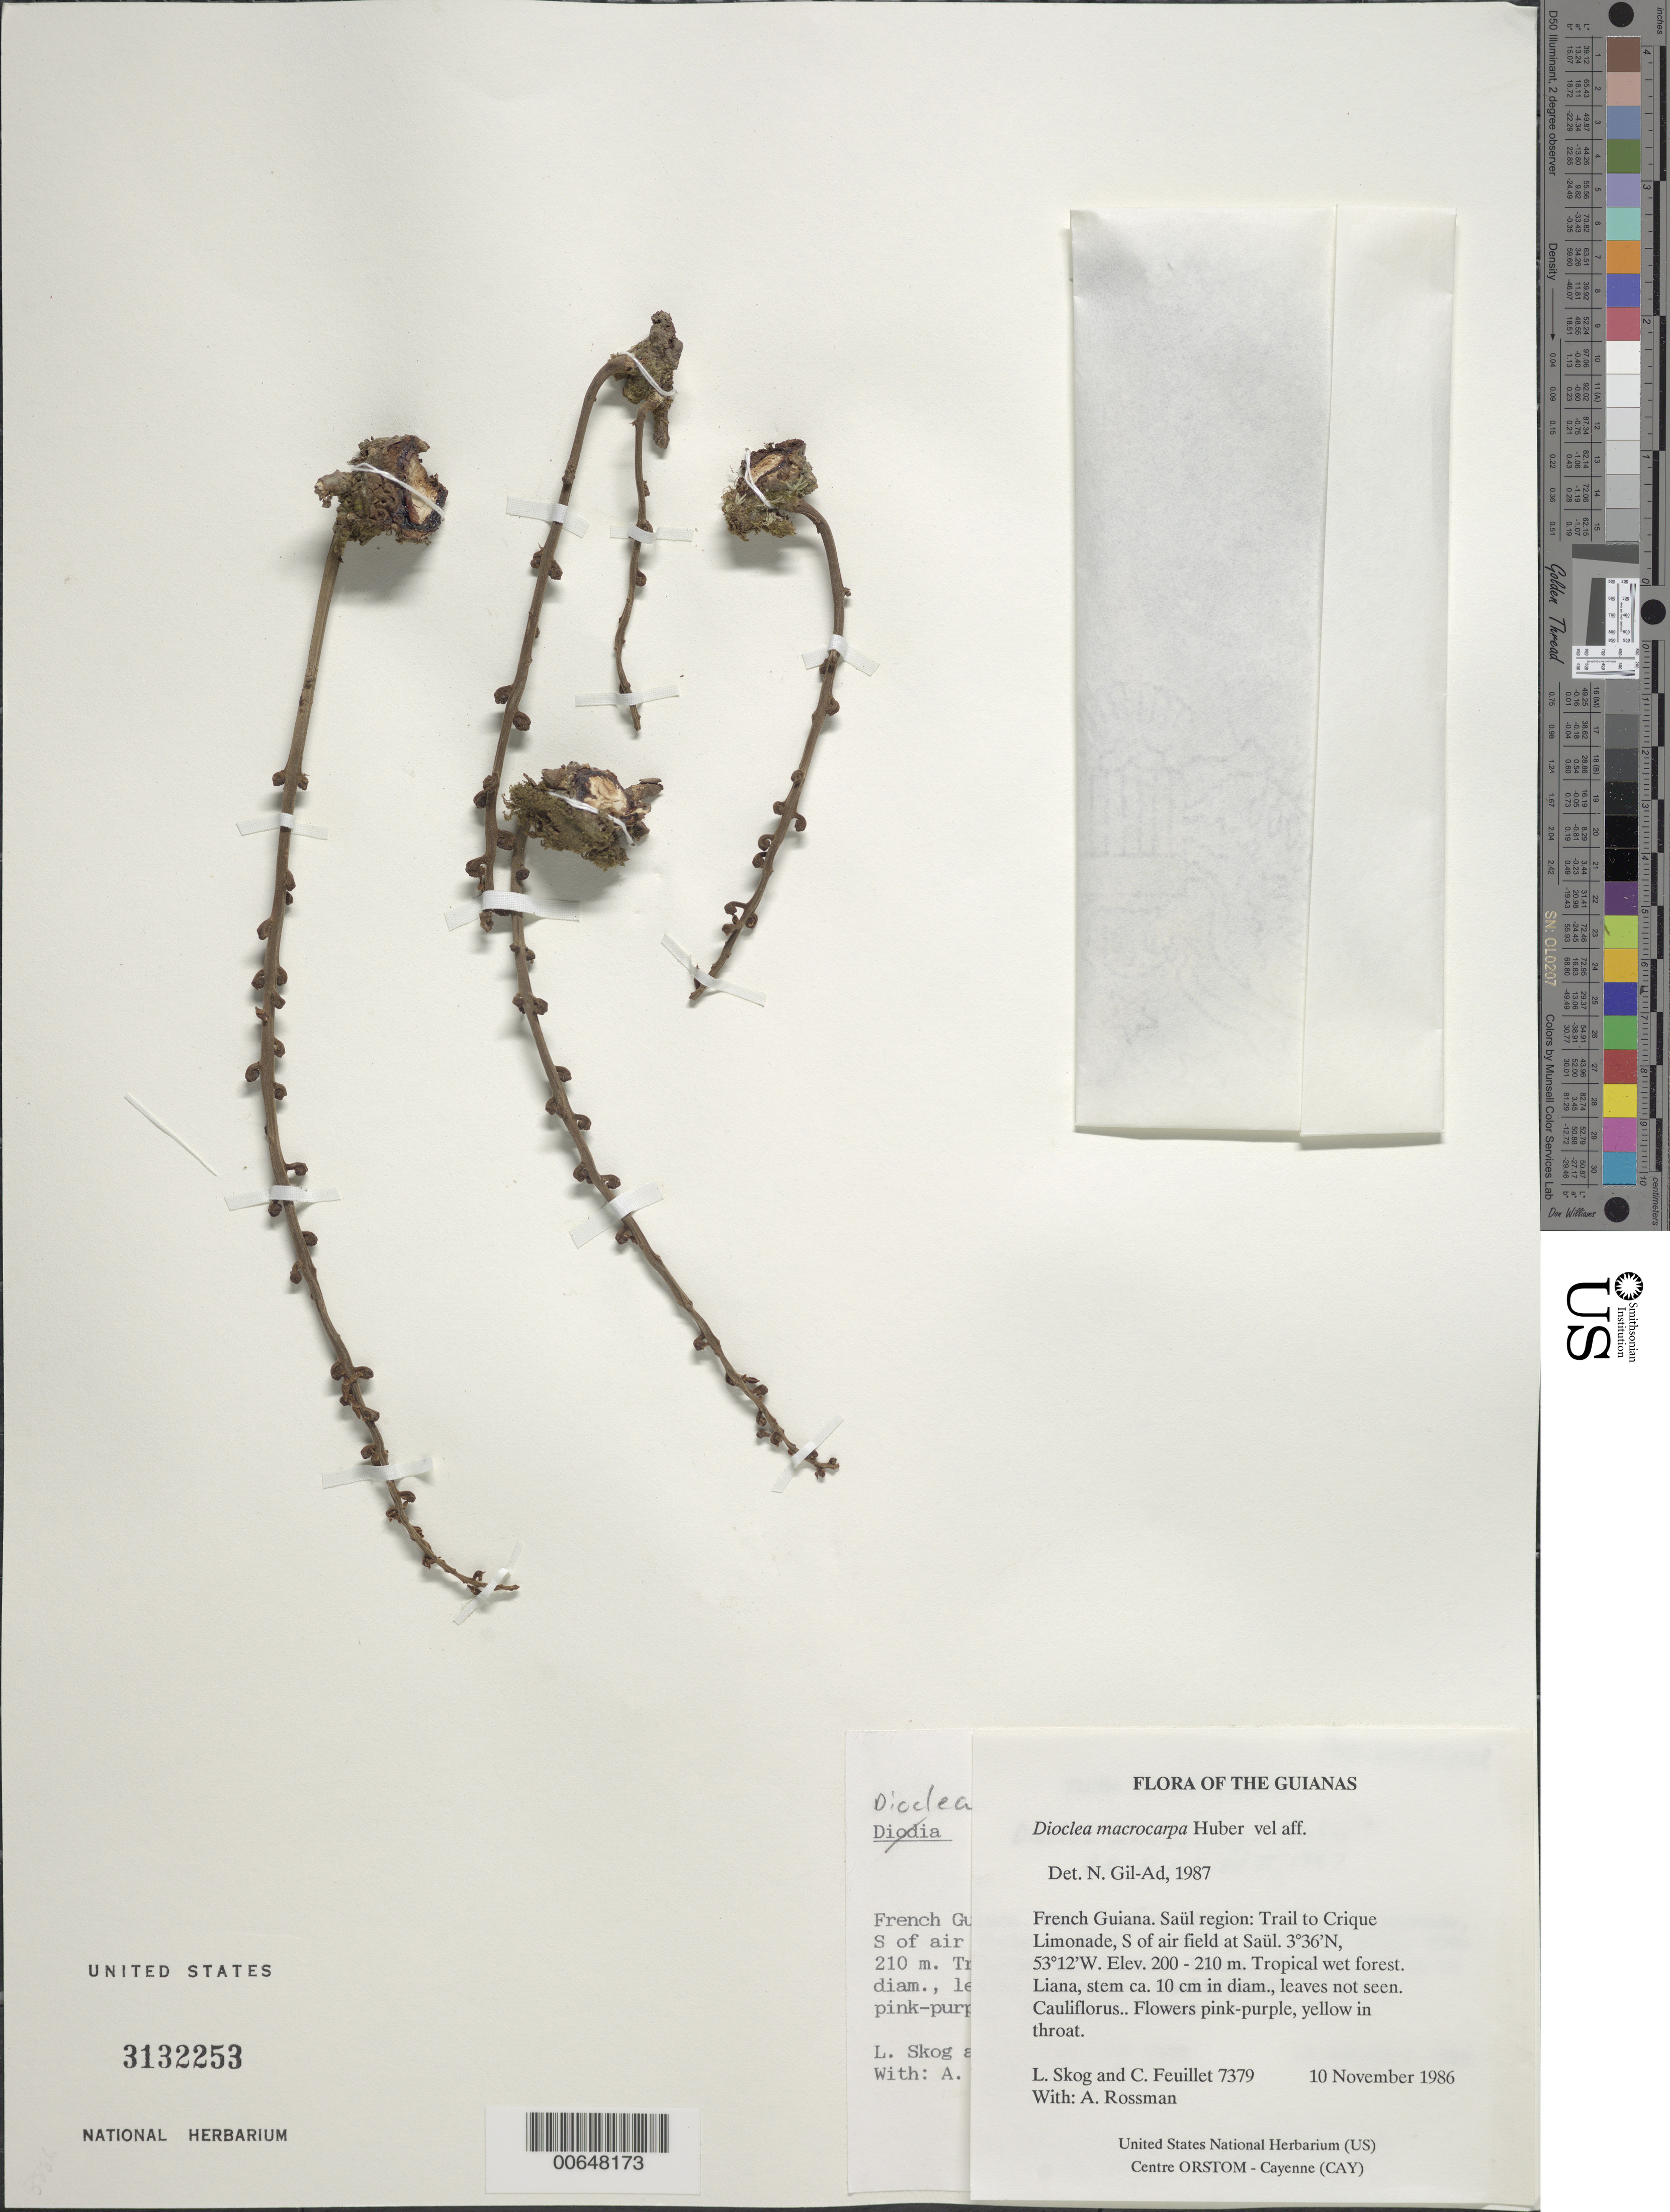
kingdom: Plantae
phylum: Tracheophyta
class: Magnoliopsida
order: Fabales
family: Fabaceae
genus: Macropsychanthus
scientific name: Macropsychanthus macrocarpus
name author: (Huber) L.P. Queiroz & Snak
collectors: L. E. Skog, C. Feuillet & A. Rossman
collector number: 7379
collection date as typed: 10 November 1986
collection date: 1986-11-10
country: French Guiana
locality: Saül, S of air field. Trail to Crique Limonade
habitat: Tropical wet forest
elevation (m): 200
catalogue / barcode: US 3132253